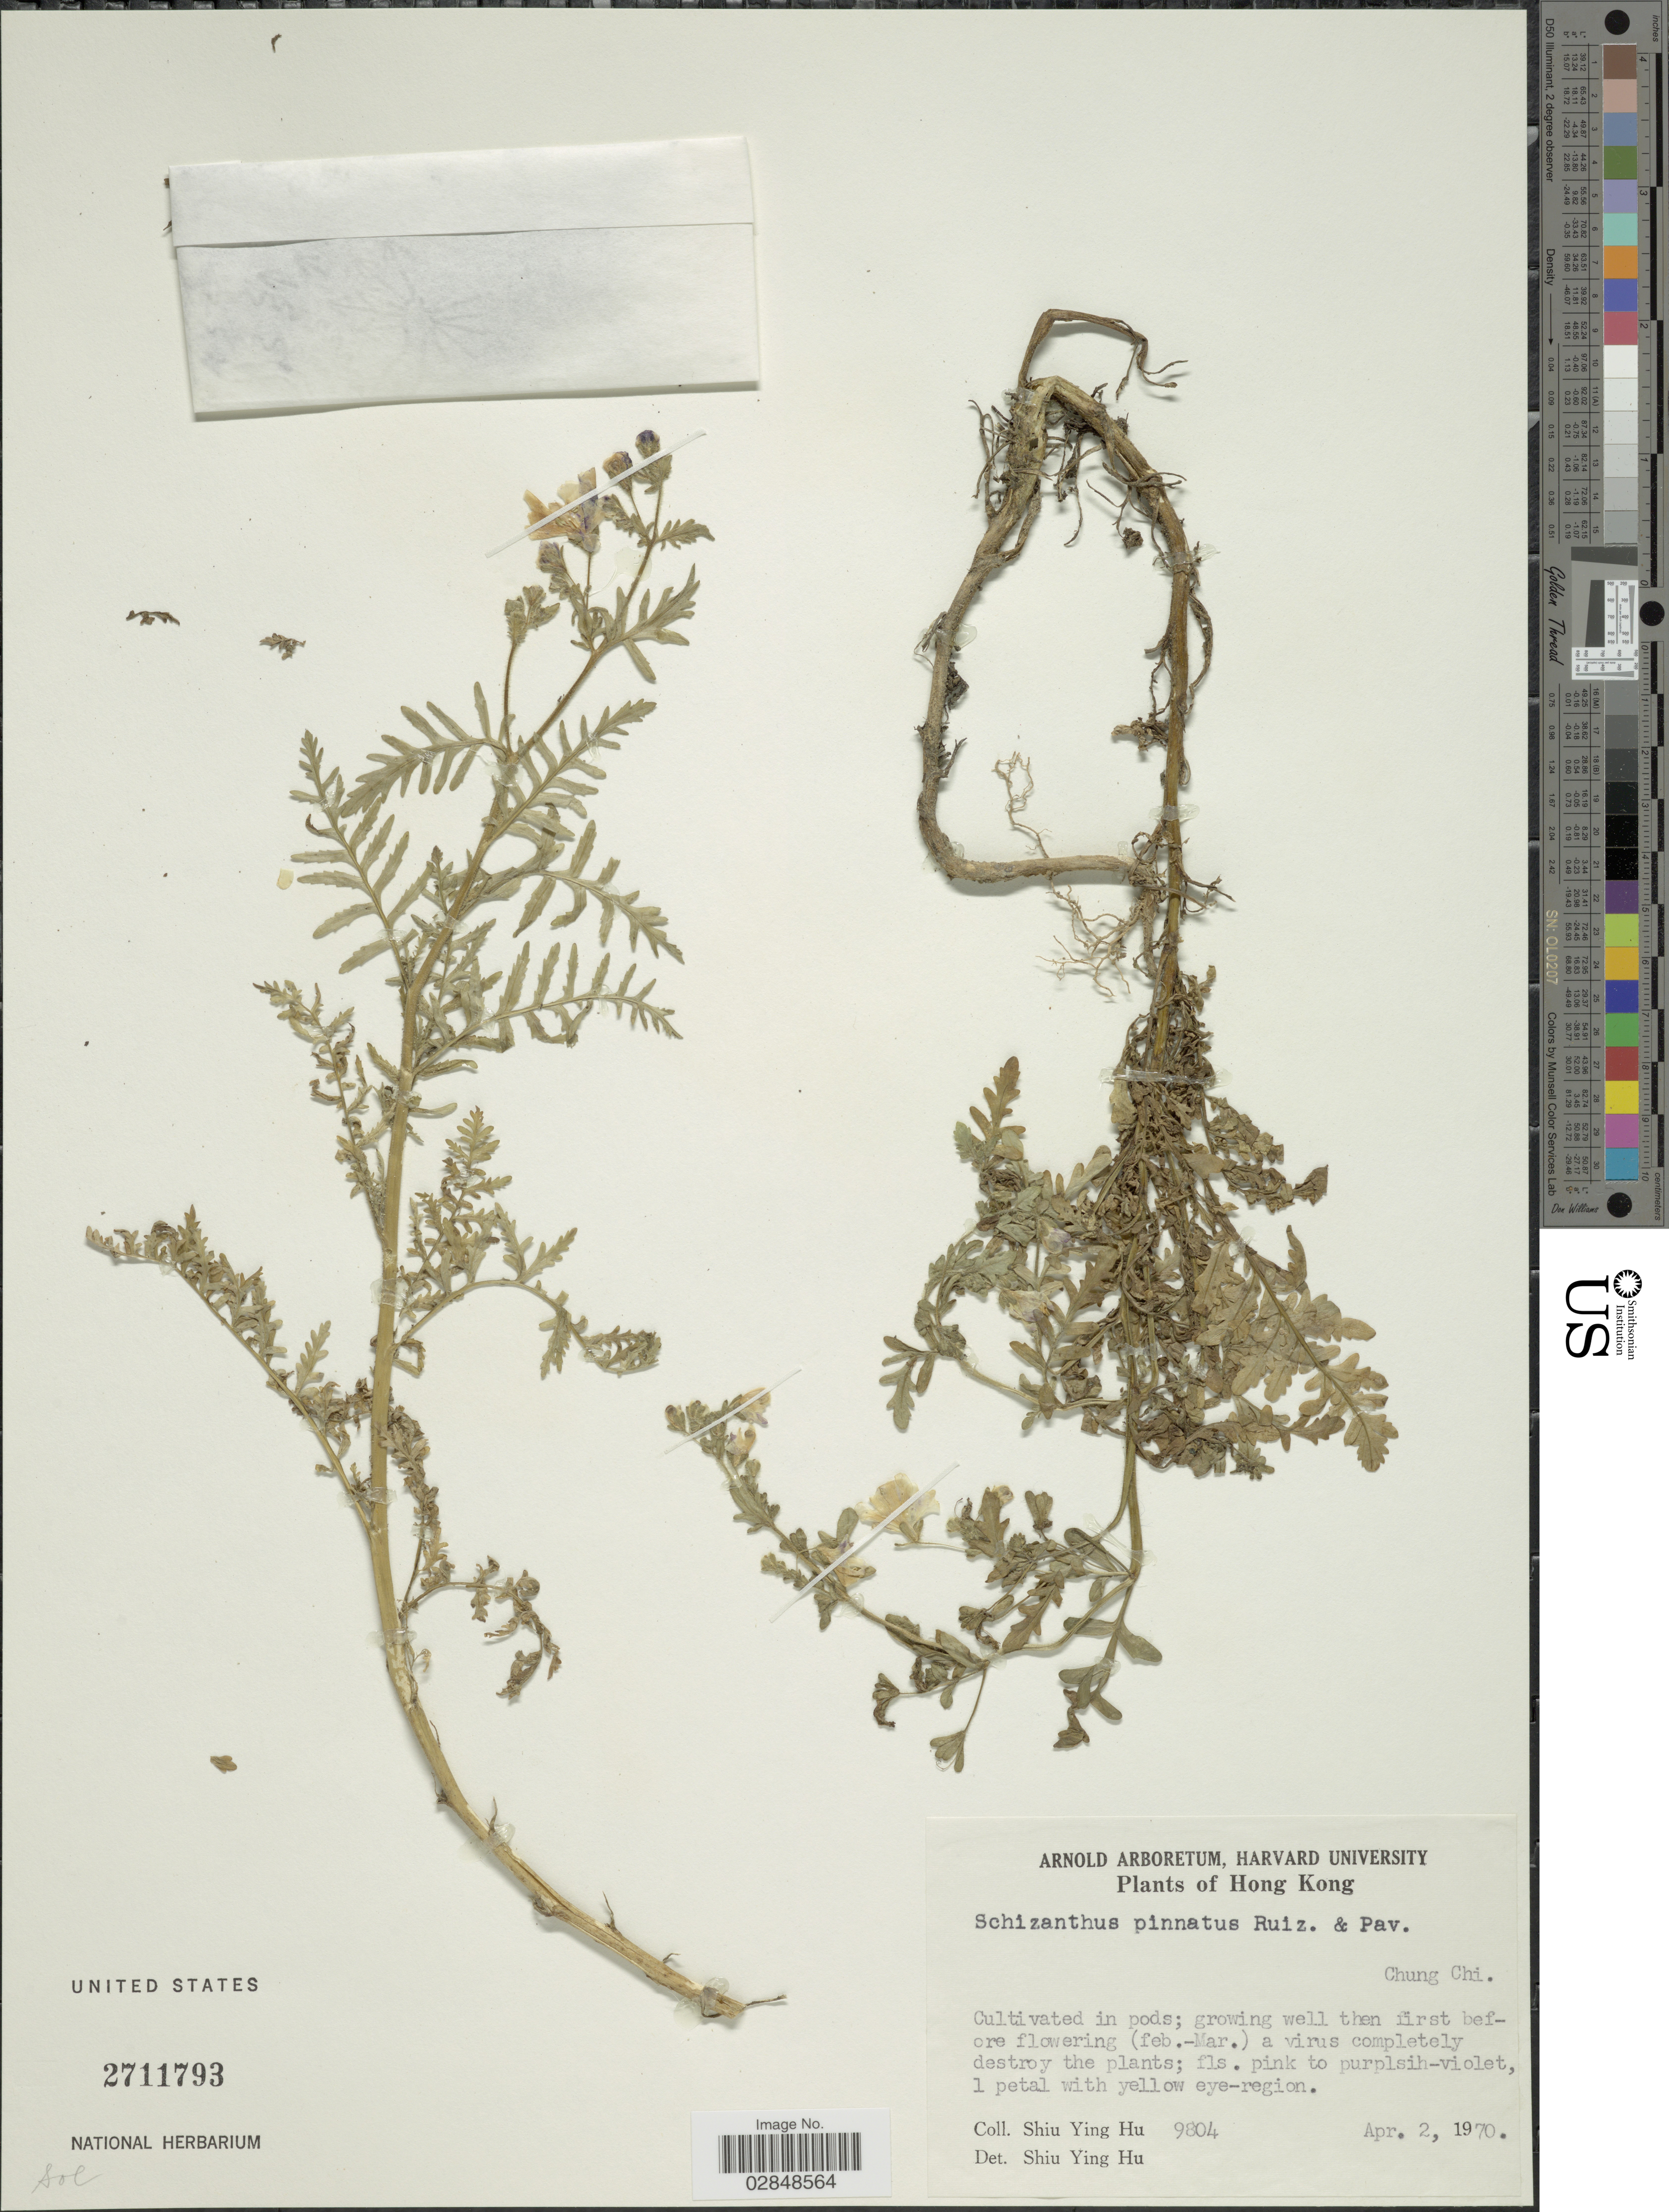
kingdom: Plantae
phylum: Tracheophyta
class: Magnoliopsida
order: Solanales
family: Solanaceae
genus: Schizanthus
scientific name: Schizanthus pinnatus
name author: Ruiz & Pav.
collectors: S. Y. Hu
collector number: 9804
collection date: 1970-04-02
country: China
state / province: Hong Kong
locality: Chung Chi.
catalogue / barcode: US 2711793